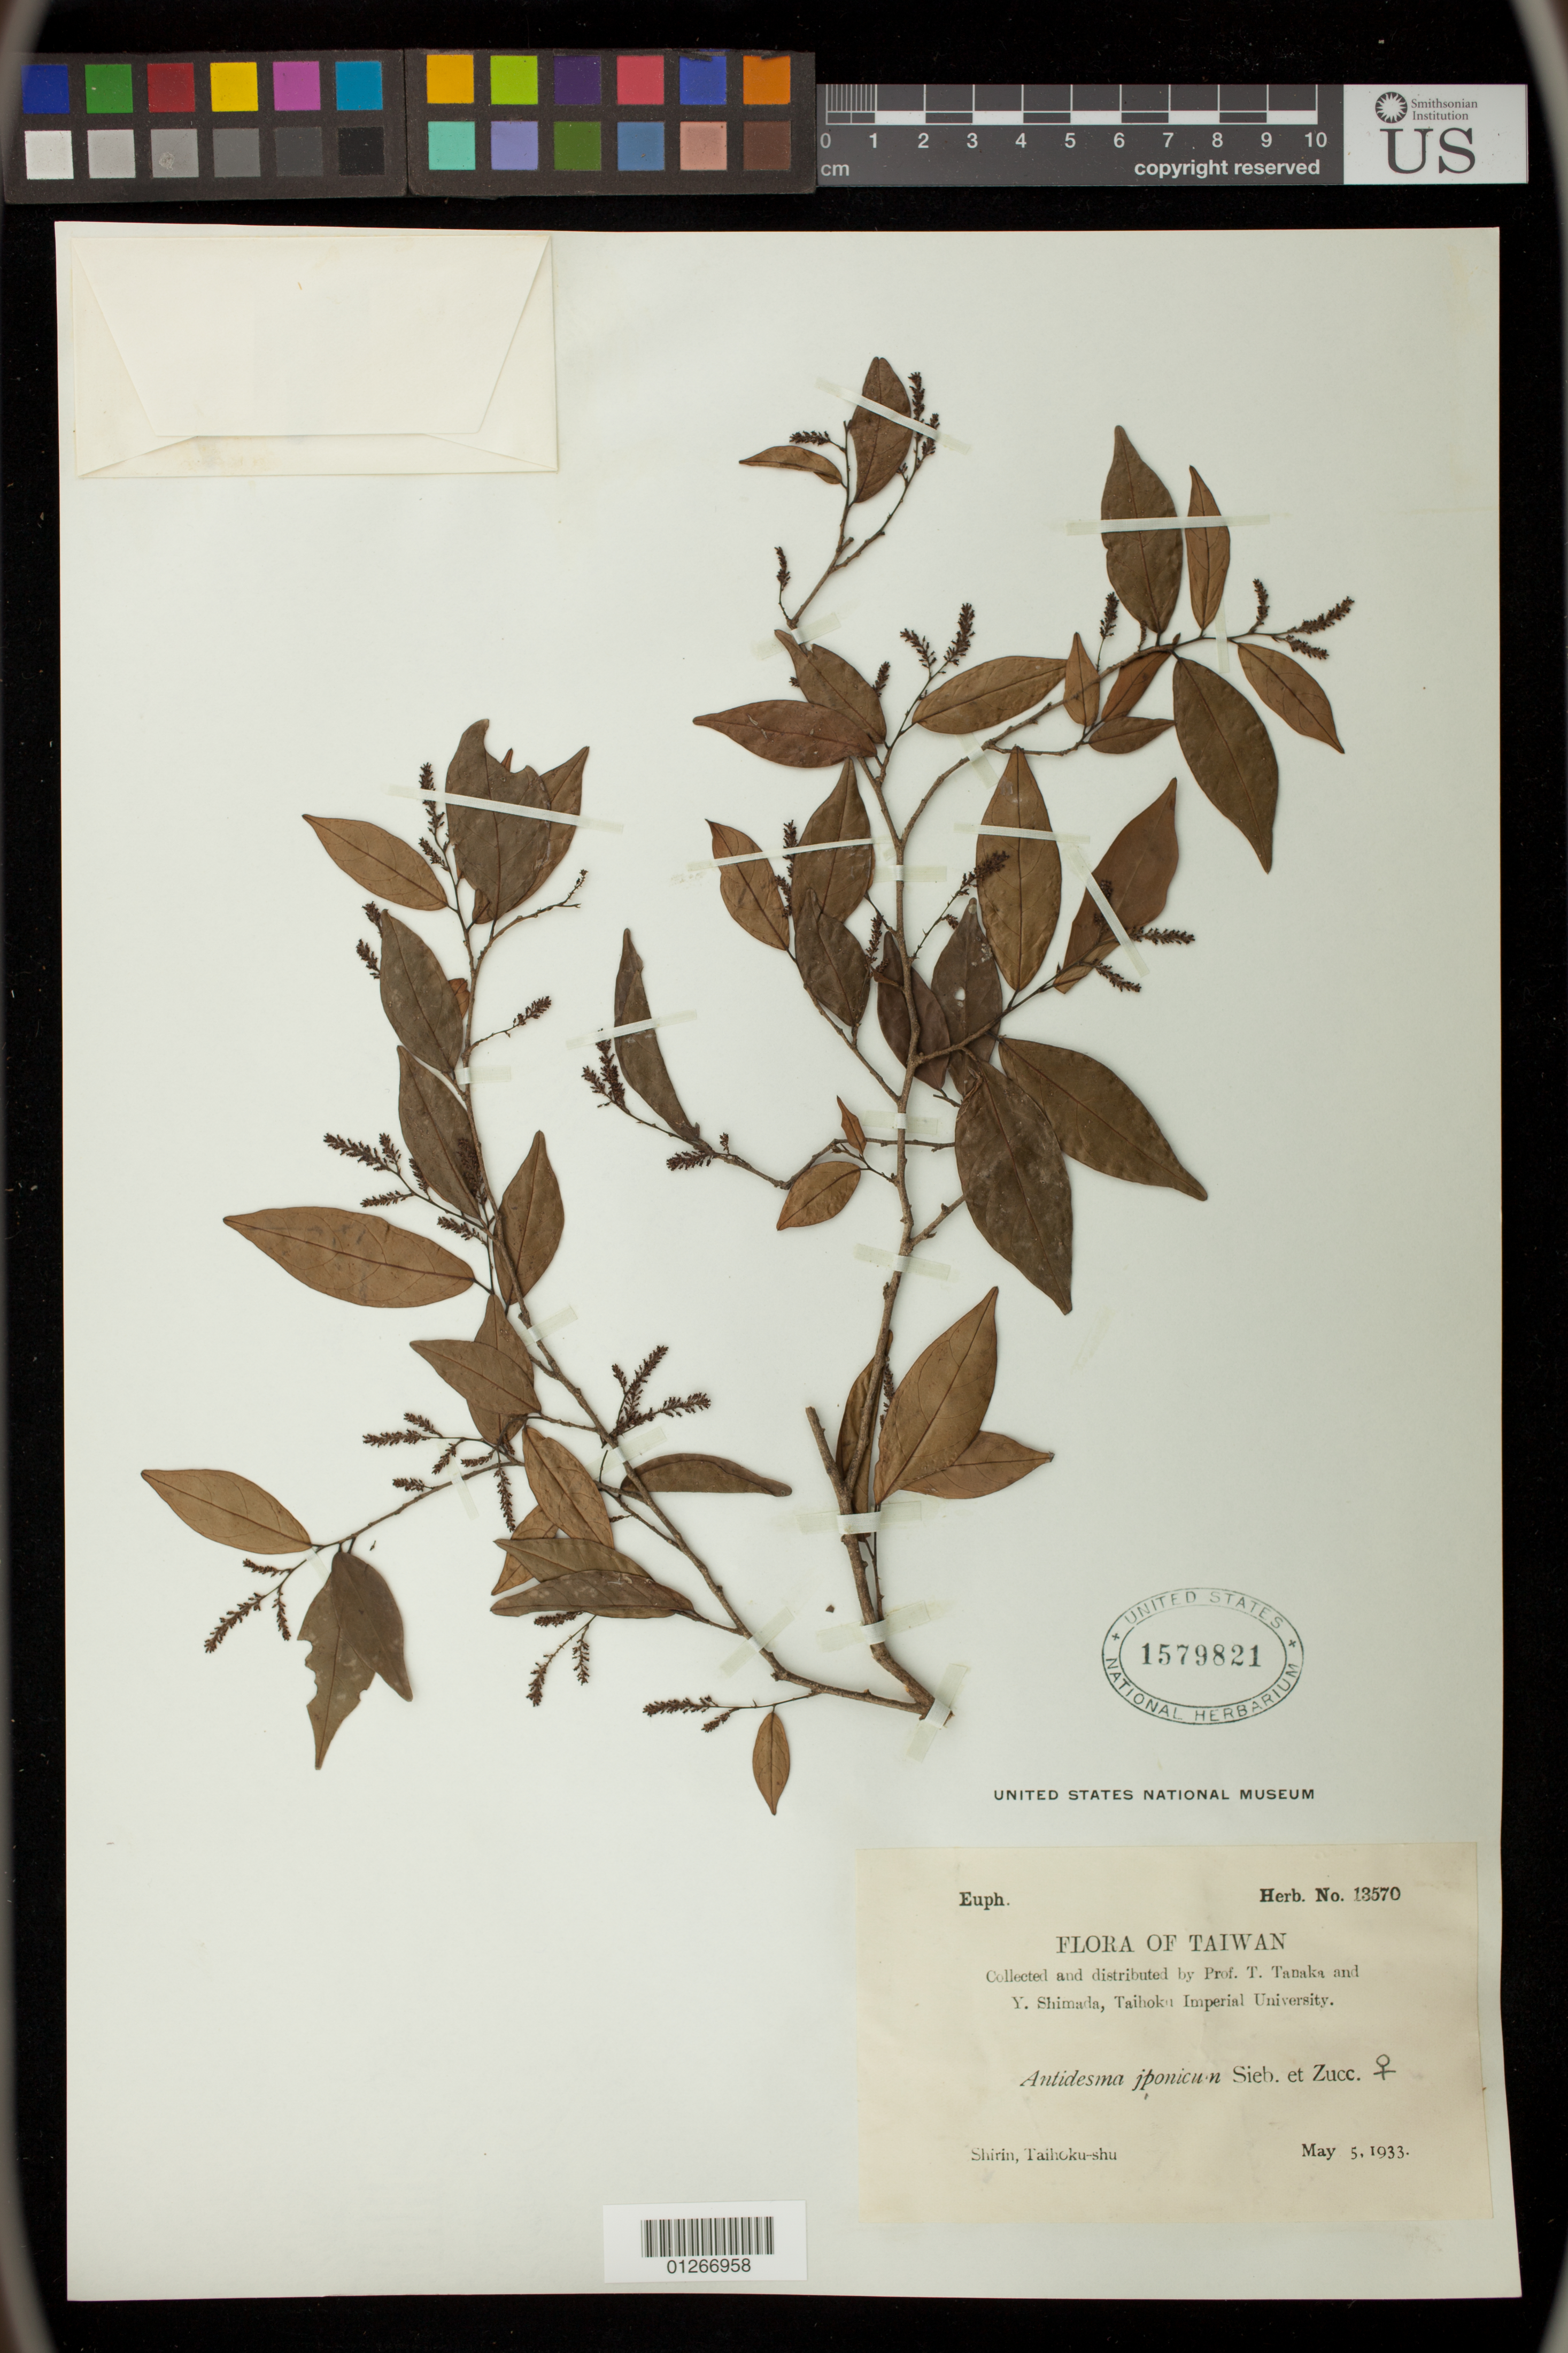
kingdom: Plantae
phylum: Tracheophyta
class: Magnoliopsida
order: Malpighiales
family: Phyllanthaceae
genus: Antidesma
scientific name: Antidesma japonicum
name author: Siebert & Zucc.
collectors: T. Tanaka & Y. Shimada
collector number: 13570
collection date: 1933-05-05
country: Taiwan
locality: Shirin, Taihoku-shu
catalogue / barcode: US 1579821